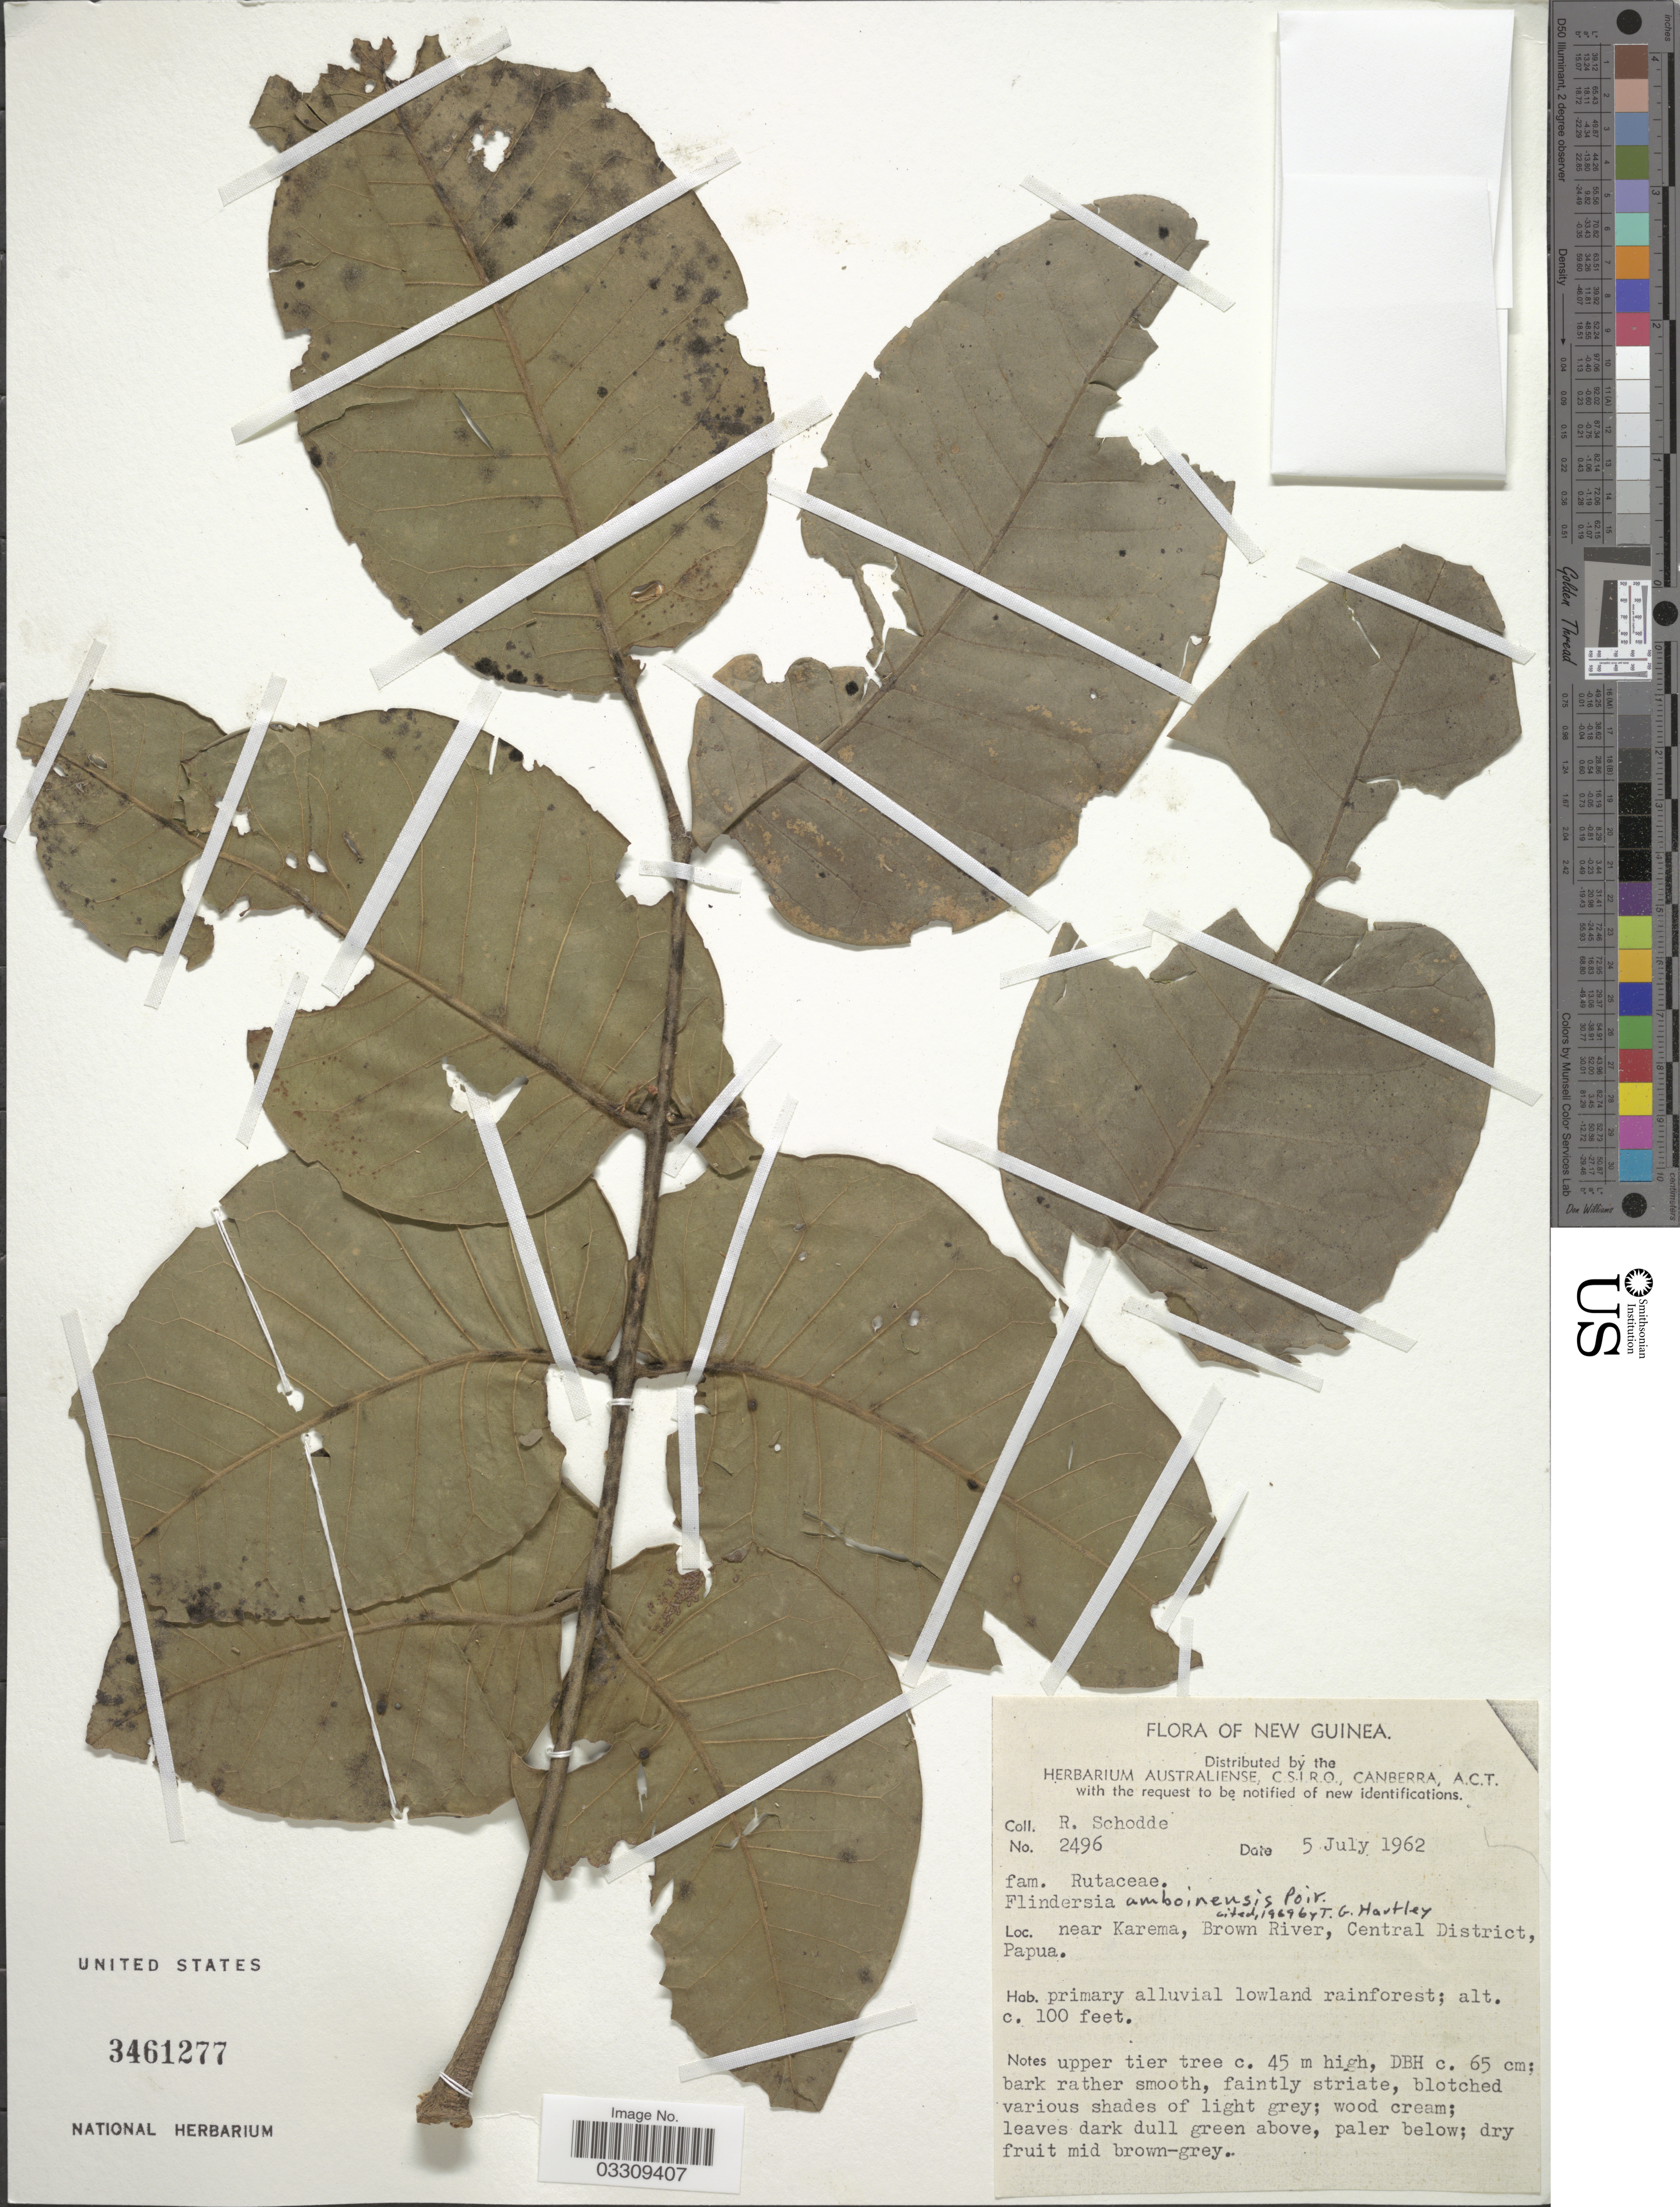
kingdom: Plantae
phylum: Tracheophyta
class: Magnoliopsida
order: Sapindales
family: Rutaceae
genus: Flindersia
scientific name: Flindersia amboinensis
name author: Poir.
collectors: R. Schodde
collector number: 2496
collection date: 1962-07-05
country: Papua New Guinea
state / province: Central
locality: New Guinea. Near Karema, Brown River, Central District, Papua.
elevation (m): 30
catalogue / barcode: US 3461277